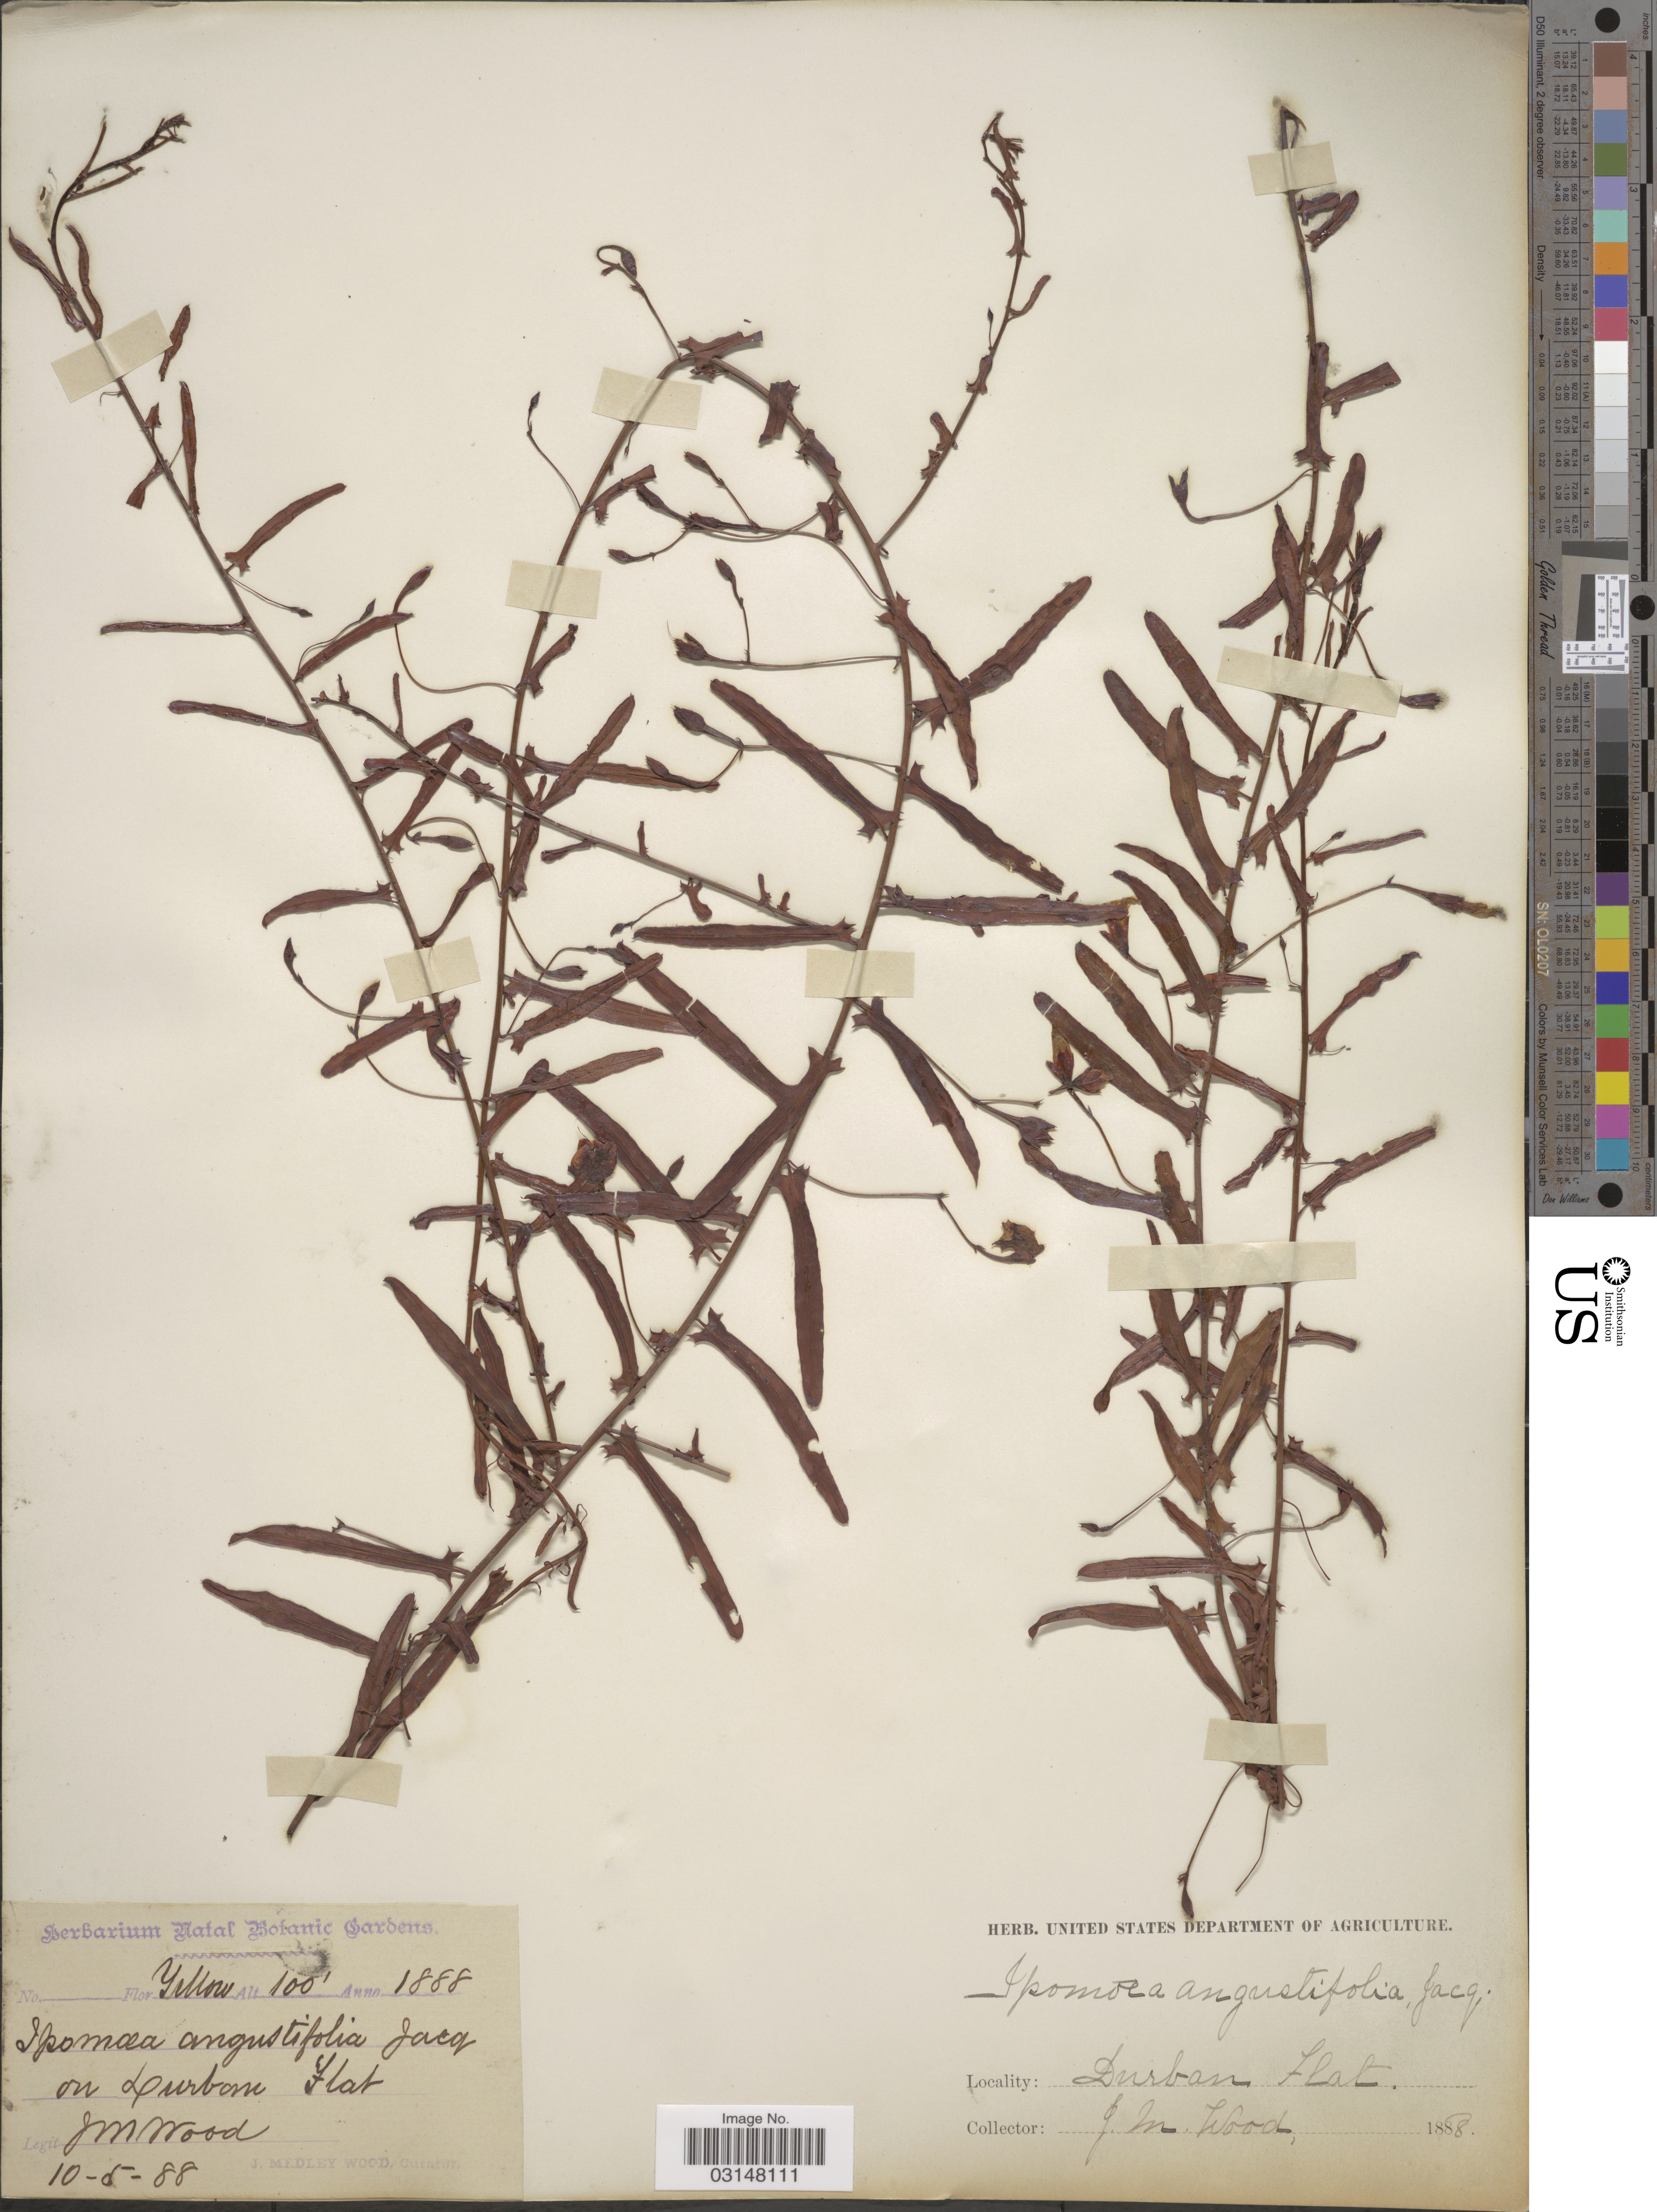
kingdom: Plantae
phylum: Tracheophyta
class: Magnoliopsida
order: Solanales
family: Convolvulaceae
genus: Xenostegia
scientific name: Xenostegia tridentata subsp. angustifolia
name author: Lejoly & Lisowski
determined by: Strong, Mark T., (BOT), Smithsonian Institution - National Museum of Natural History (UNITED STATES)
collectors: J. Medley Wood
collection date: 1888-05-10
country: South Africa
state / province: KwaZulu-Natal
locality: On Durban Flat.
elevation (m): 30